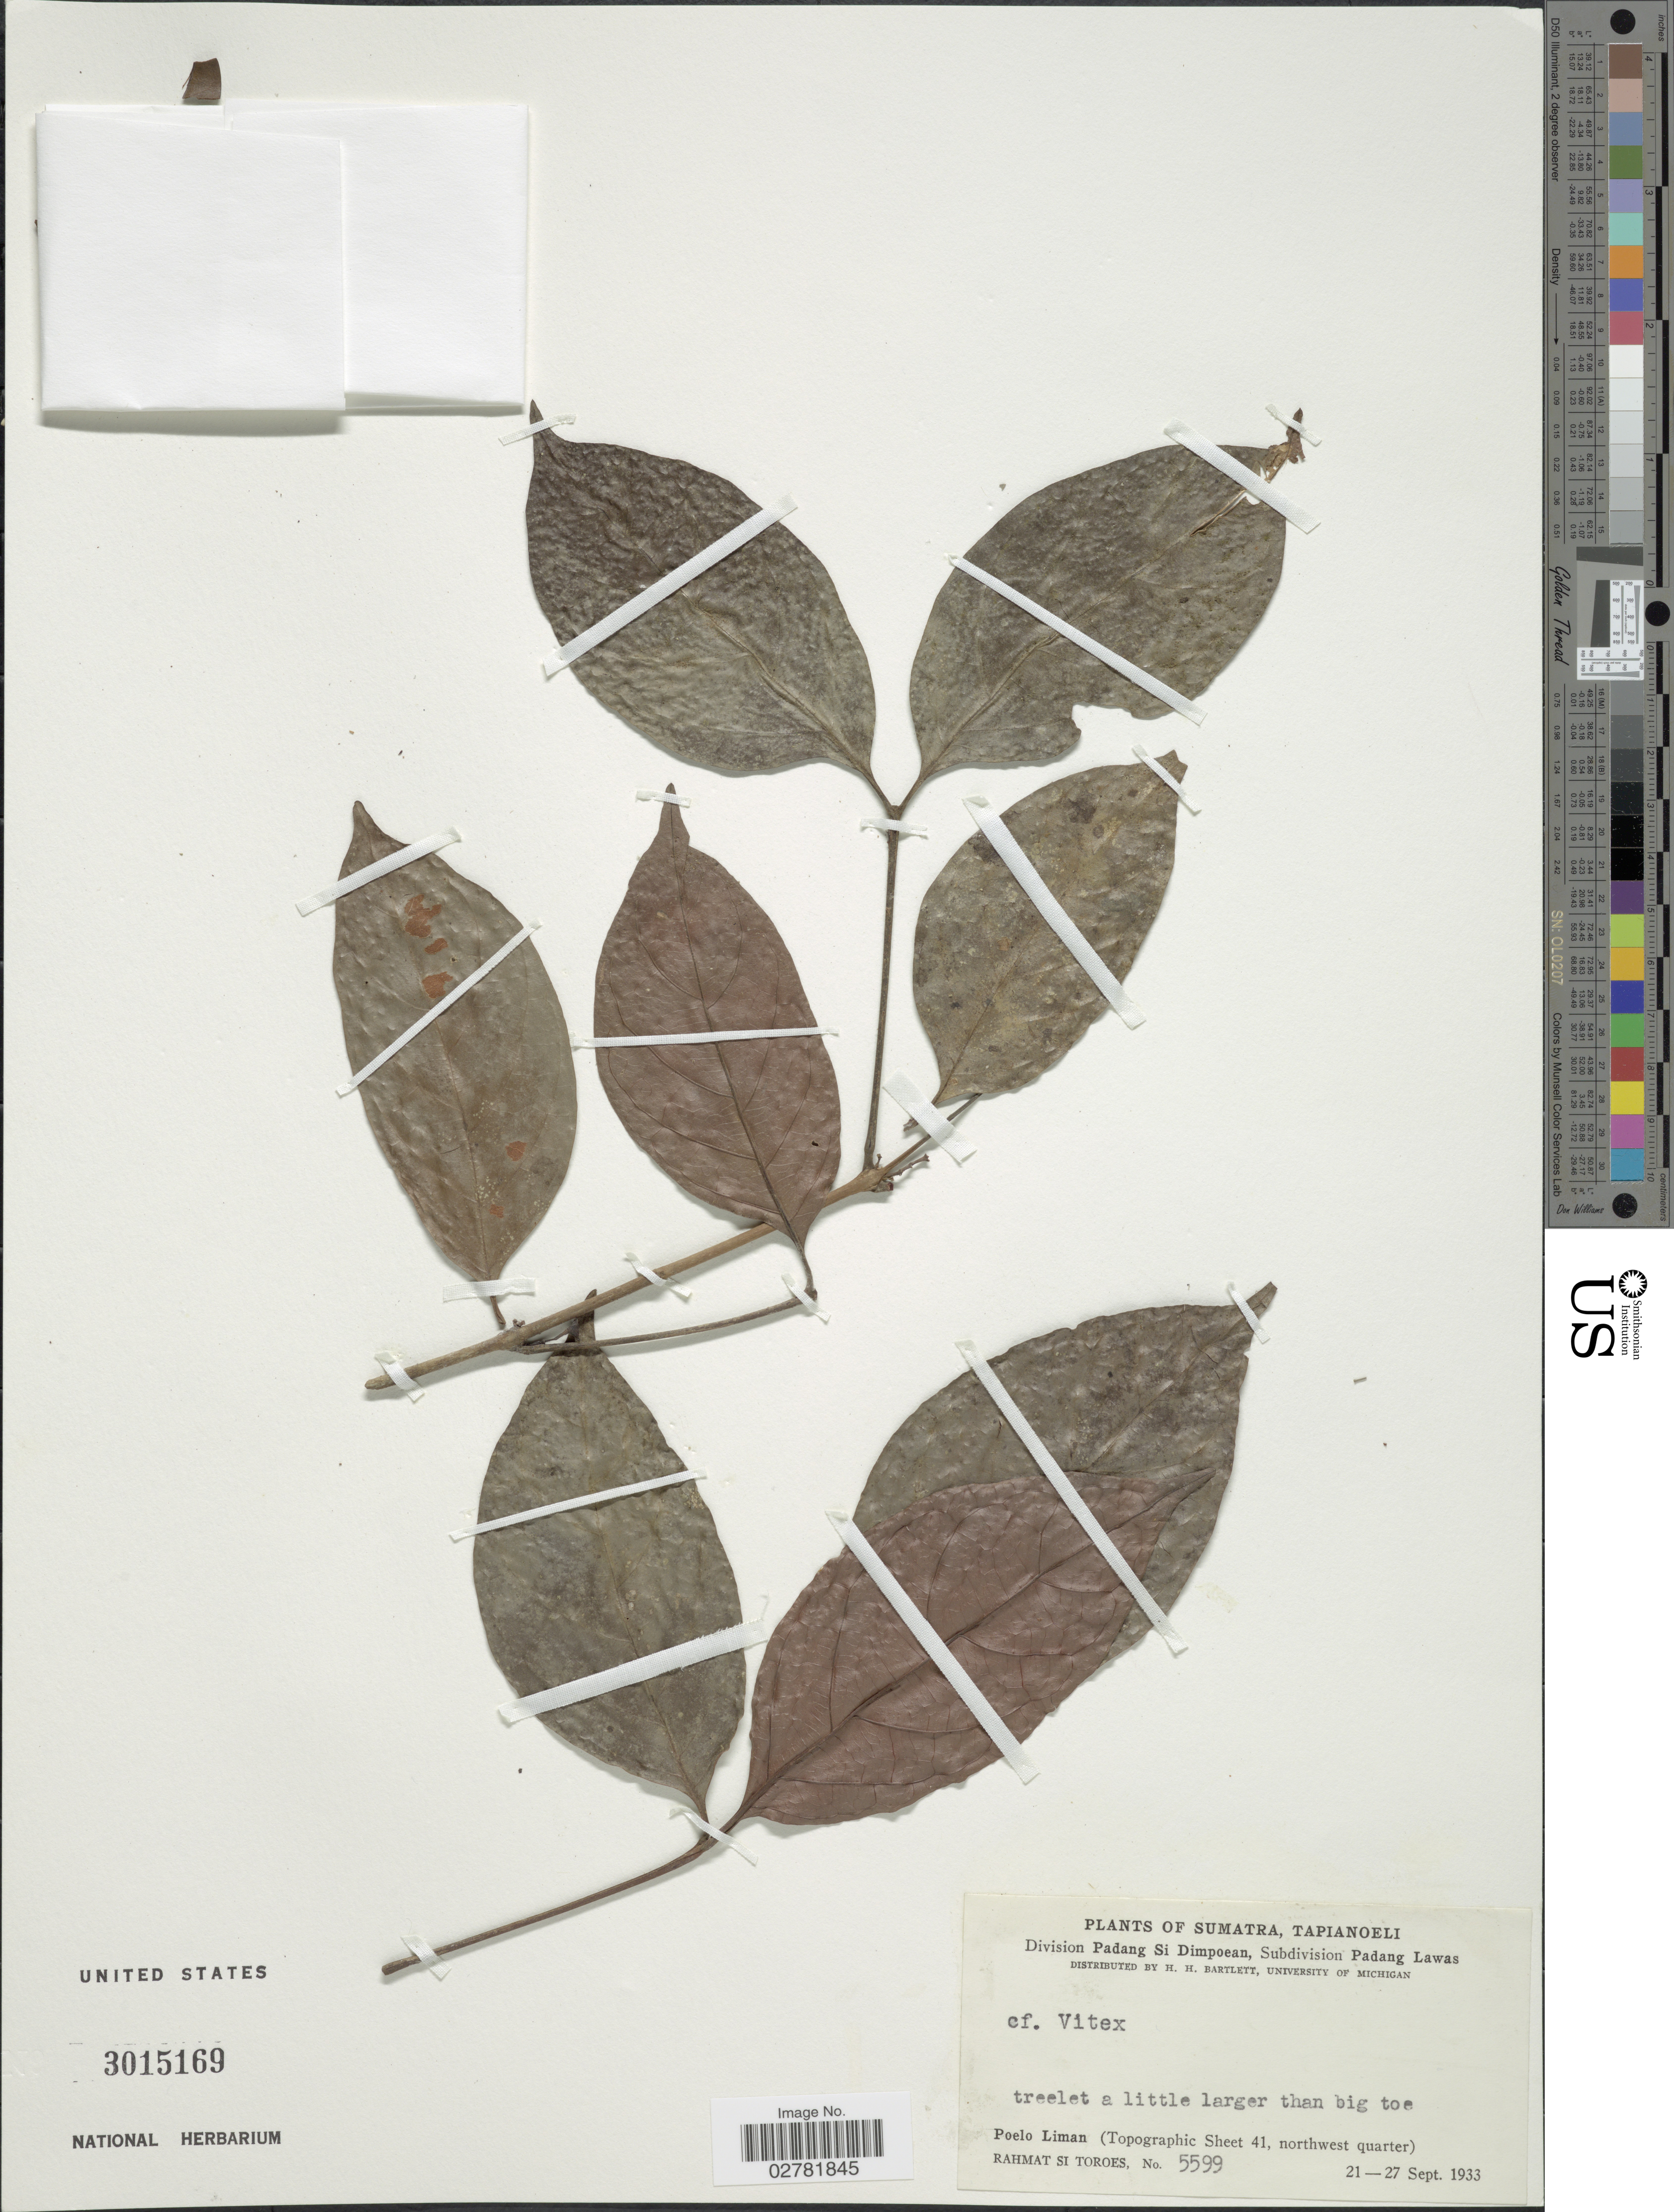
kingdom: Plantae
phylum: Tracheophyta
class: Magnoliopsida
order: Lamiales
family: Lamiaceae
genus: Vitex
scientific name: Vitex sp.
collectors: Rahmat Si Boeea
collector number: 5599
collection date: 1933-09-21/1933-09-27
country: Indonesia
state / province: Sumatra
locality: Tapianoeli. Division Padang Si Dimpoean, Subdivision Padang Lawas. Poelo Liman (Topographic Sheet 41, northwest quarter).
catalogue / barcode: US 3015169